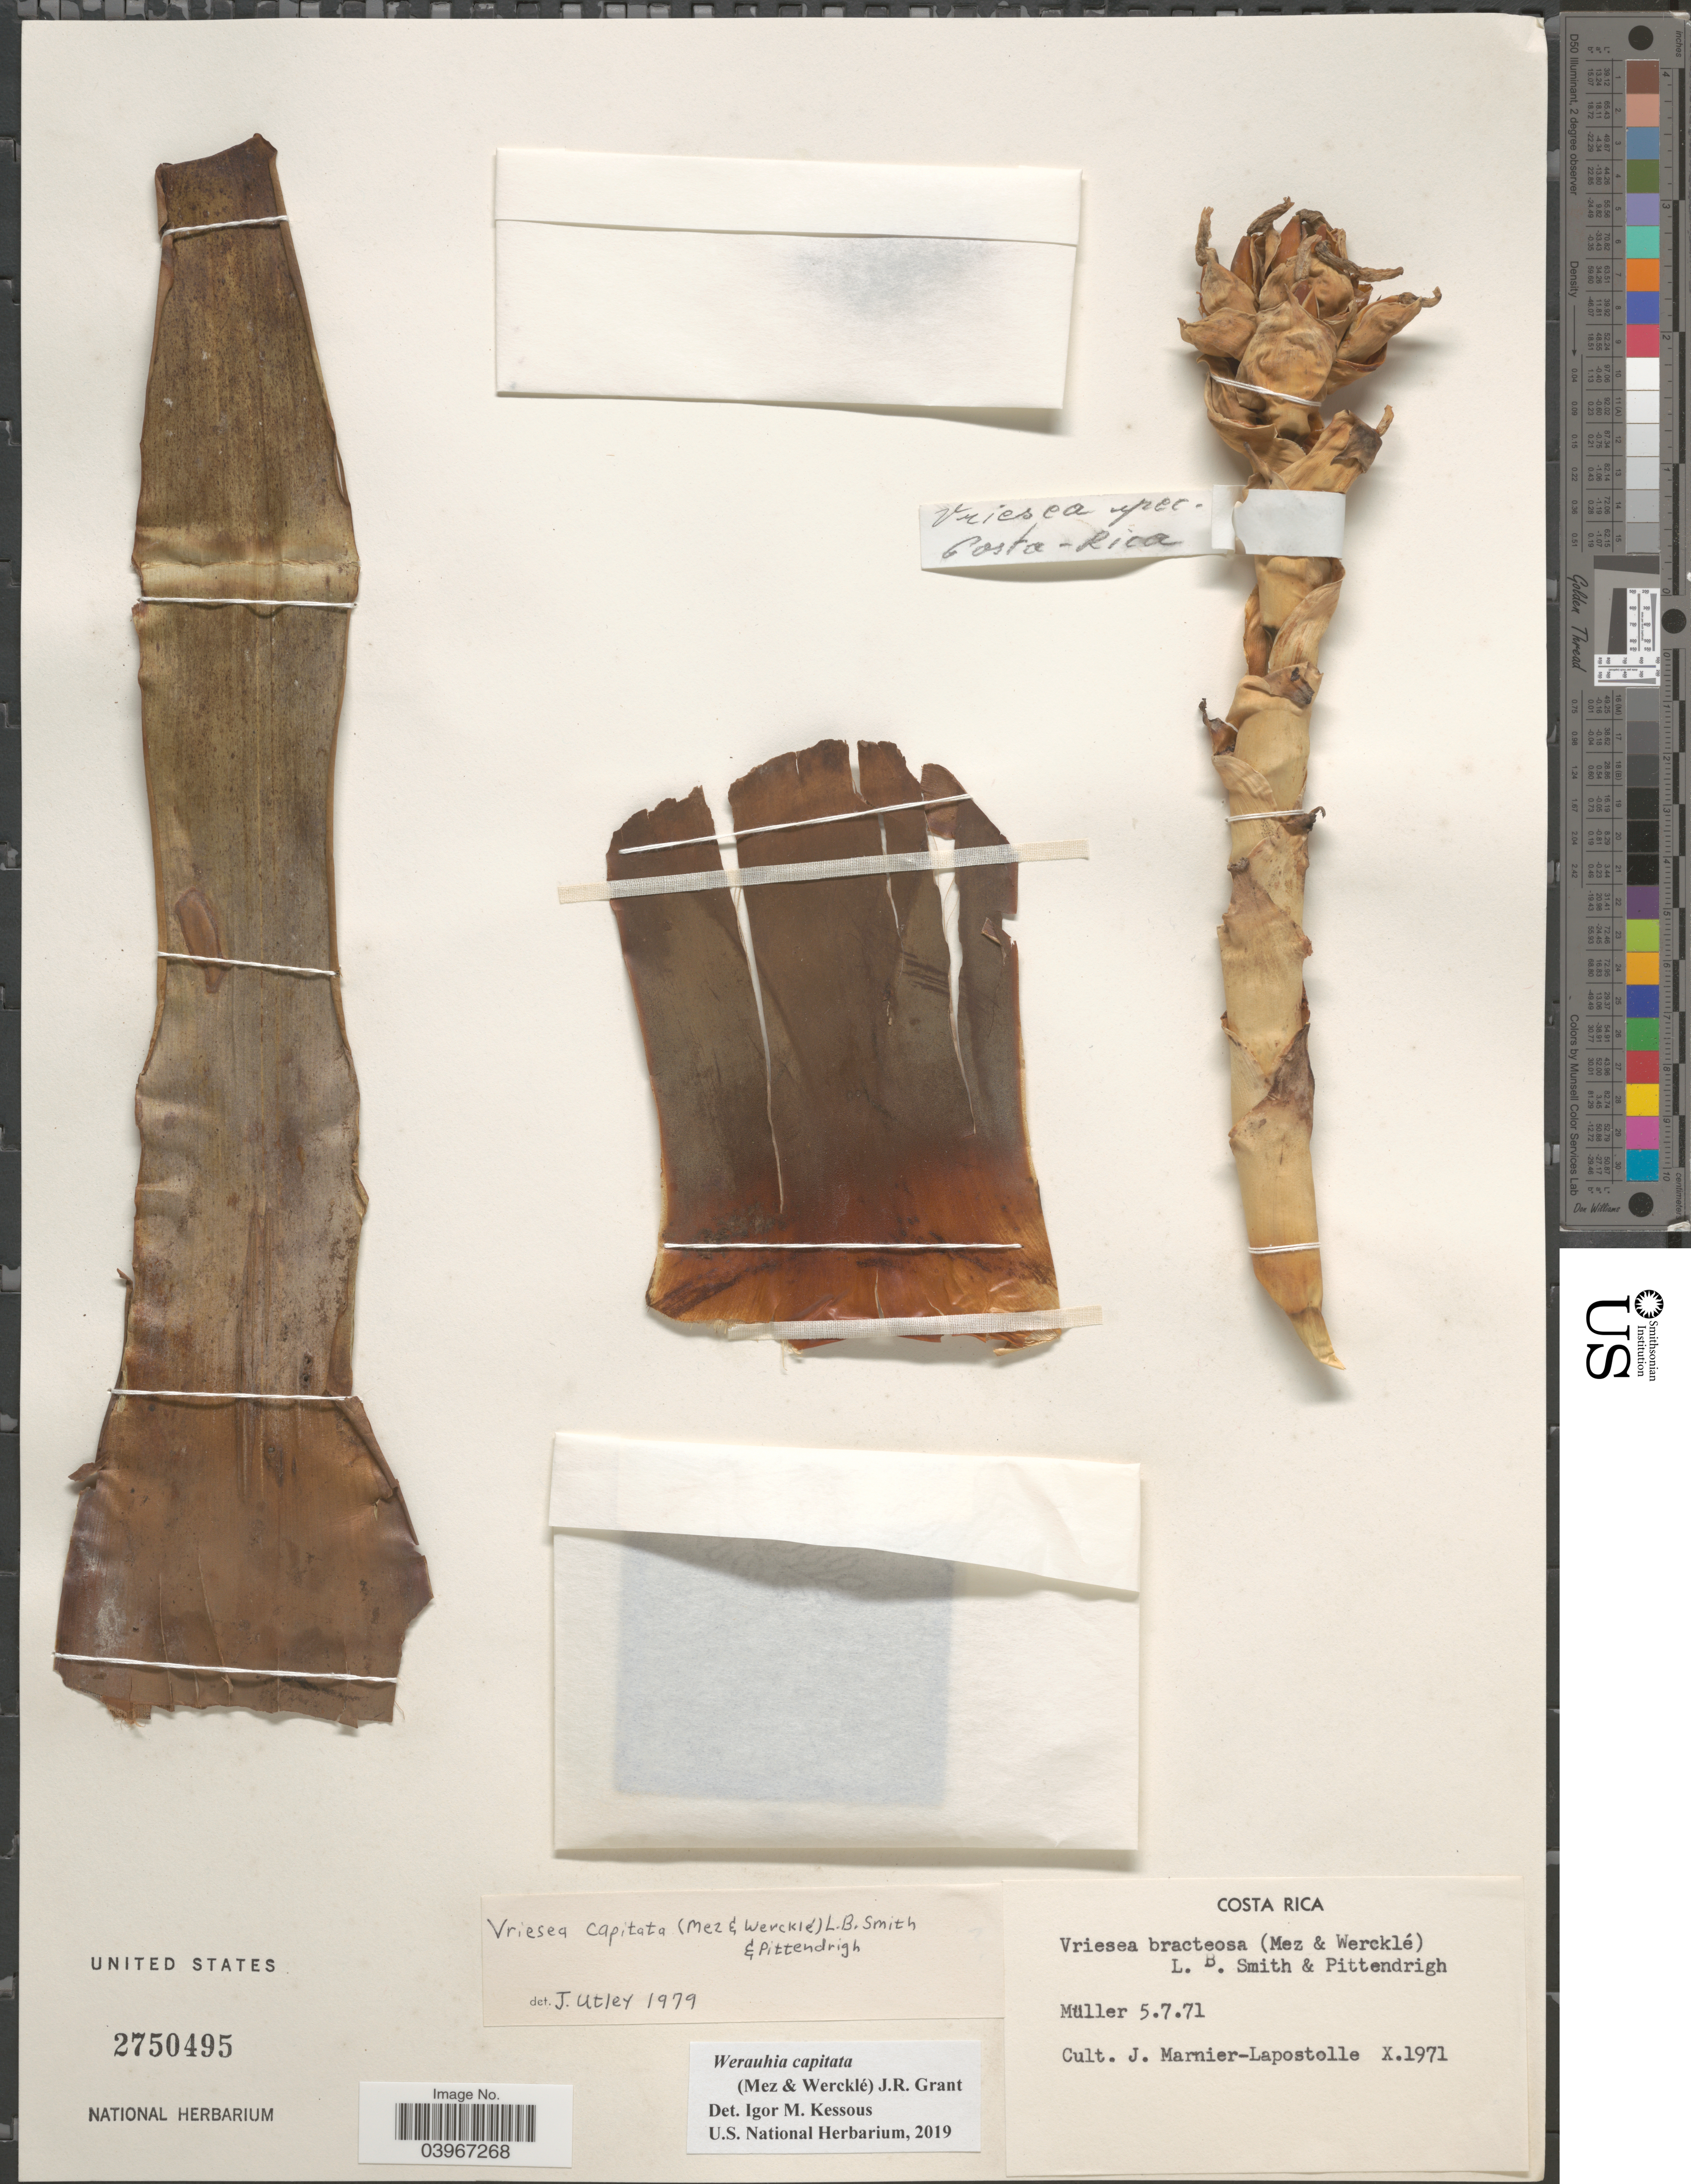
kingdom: Plantae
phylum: Tracheophyta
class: Liliopsida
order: Poales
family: Bromeliaceae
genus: Werauhia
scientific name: Werauhia capitata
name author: (Mez & Wercklé) J.R. Grant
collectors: J. Marnier-Lapostolle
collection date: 1971-10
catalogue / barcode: US 2750495